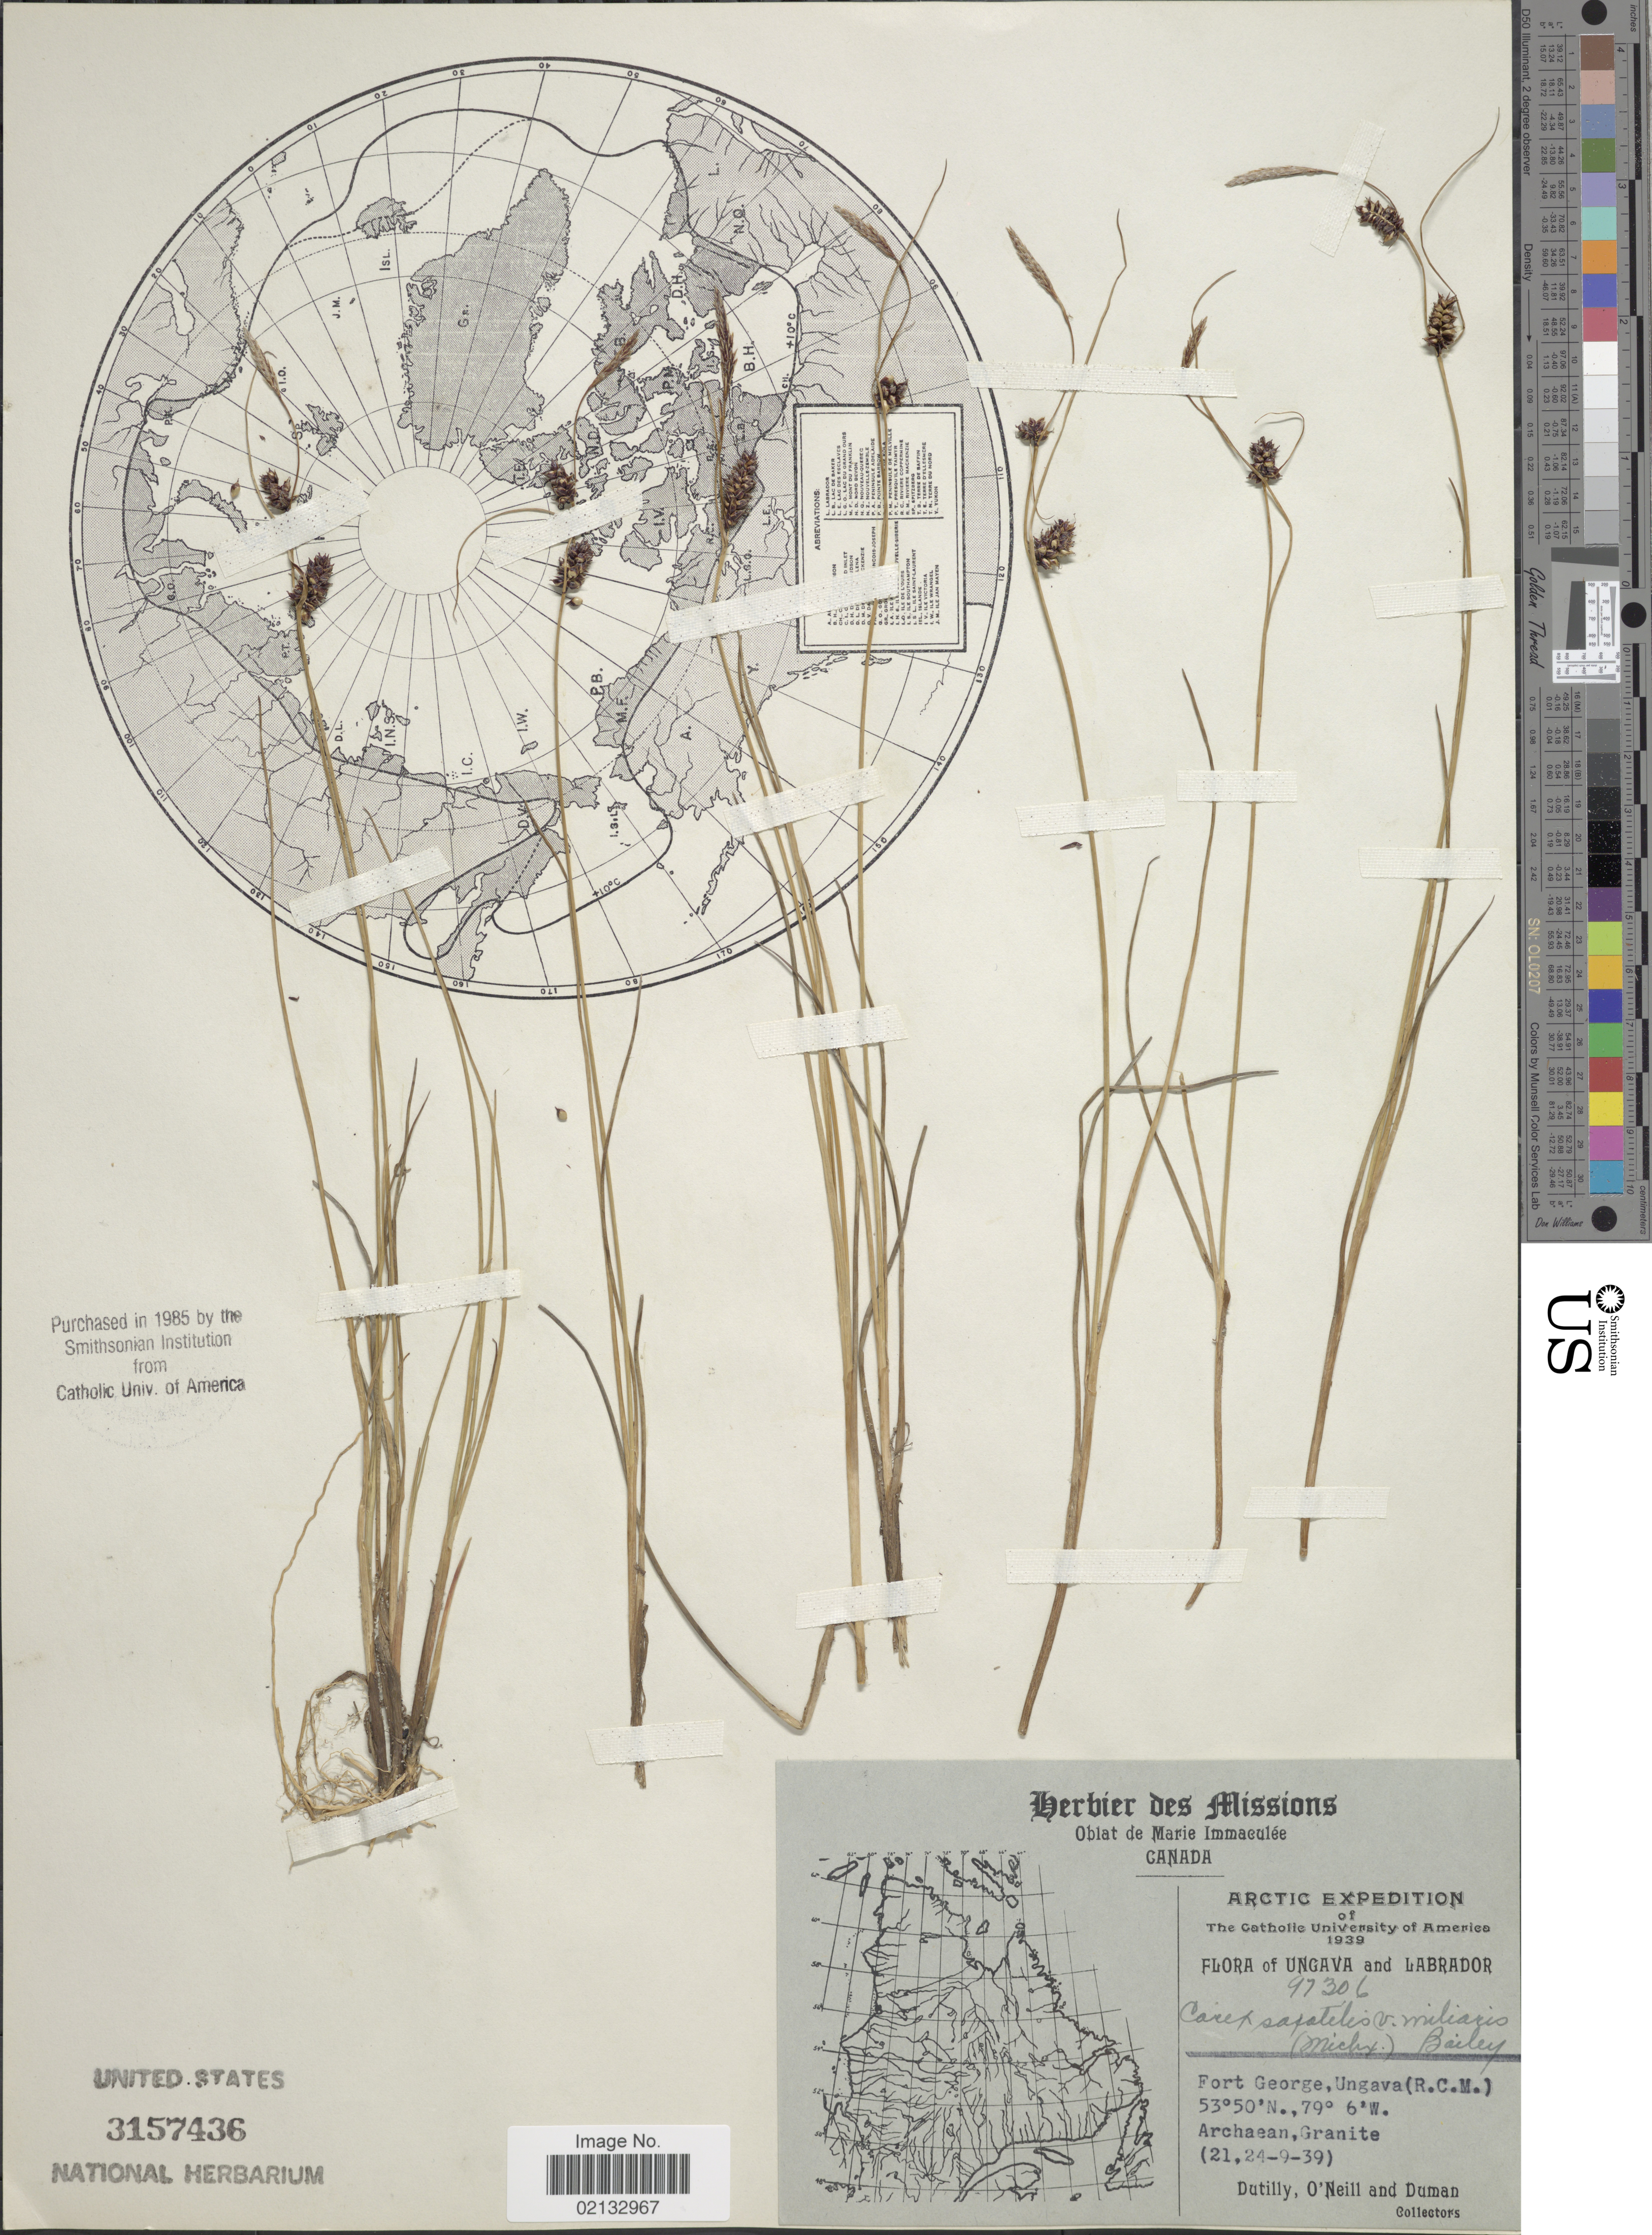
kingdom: Plantae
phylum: Tracheophyta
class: Liliopsida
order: Poales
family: Cyperaceae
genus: Carex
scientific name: Carex saxatilis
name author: L.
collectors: -. Dutilly, O' Neill & -. Duman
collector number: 97306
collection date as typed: Transcribed d/m/y: 21/9/39 to 24/9/39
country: Canada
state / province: Ontario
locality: Arctic. Fort George, Ungava (R.C.M.)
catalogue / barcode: US 3157436